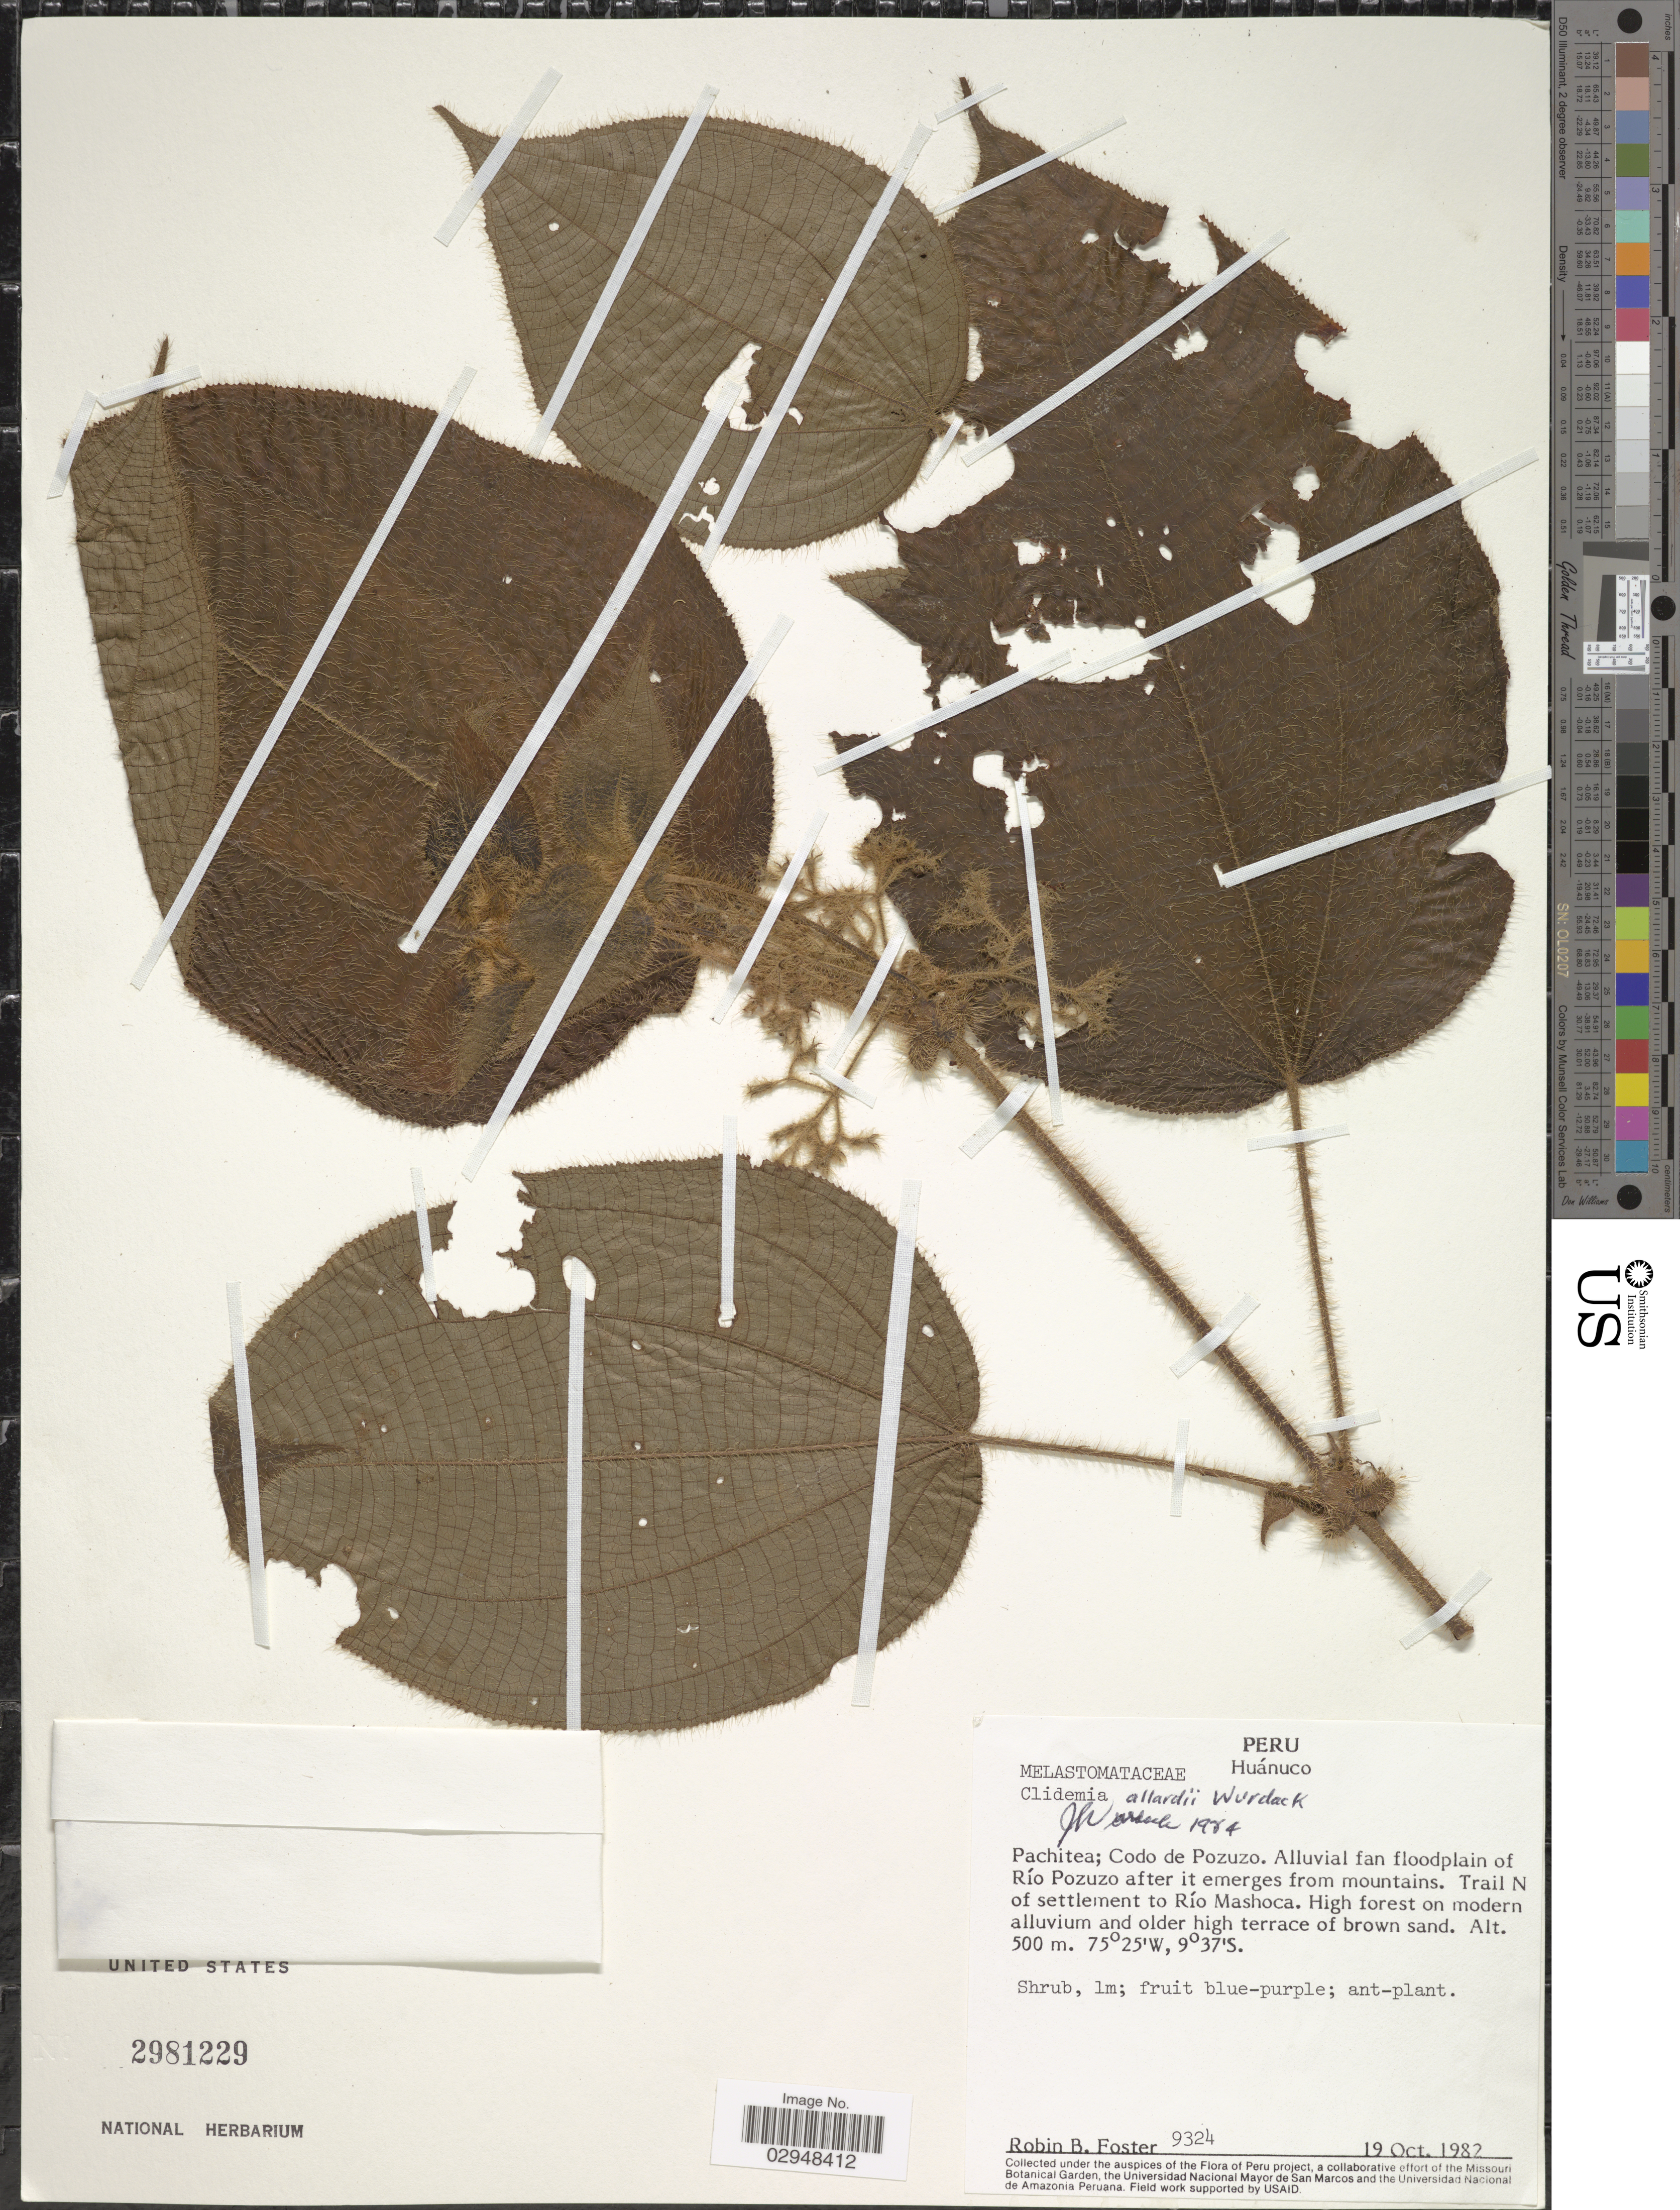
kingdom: Plantae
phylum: Tracheophyta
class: Magnoliopsida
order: Myrtales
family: Melastomataceae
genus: Clidemia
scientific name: Clidemia allardii subsp. allardii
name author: Wurdack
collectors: R. B. Foster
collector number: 9324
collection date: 1982-10-19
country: Peru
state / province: Huánuco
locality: Pachitea, Codo de Pozuzo, Alluvial fan foodplain of Río Pozuzo after it emerges from mountains, Trail N of settlement to Río Mashoca.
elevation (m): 500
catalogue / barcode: US 2981229